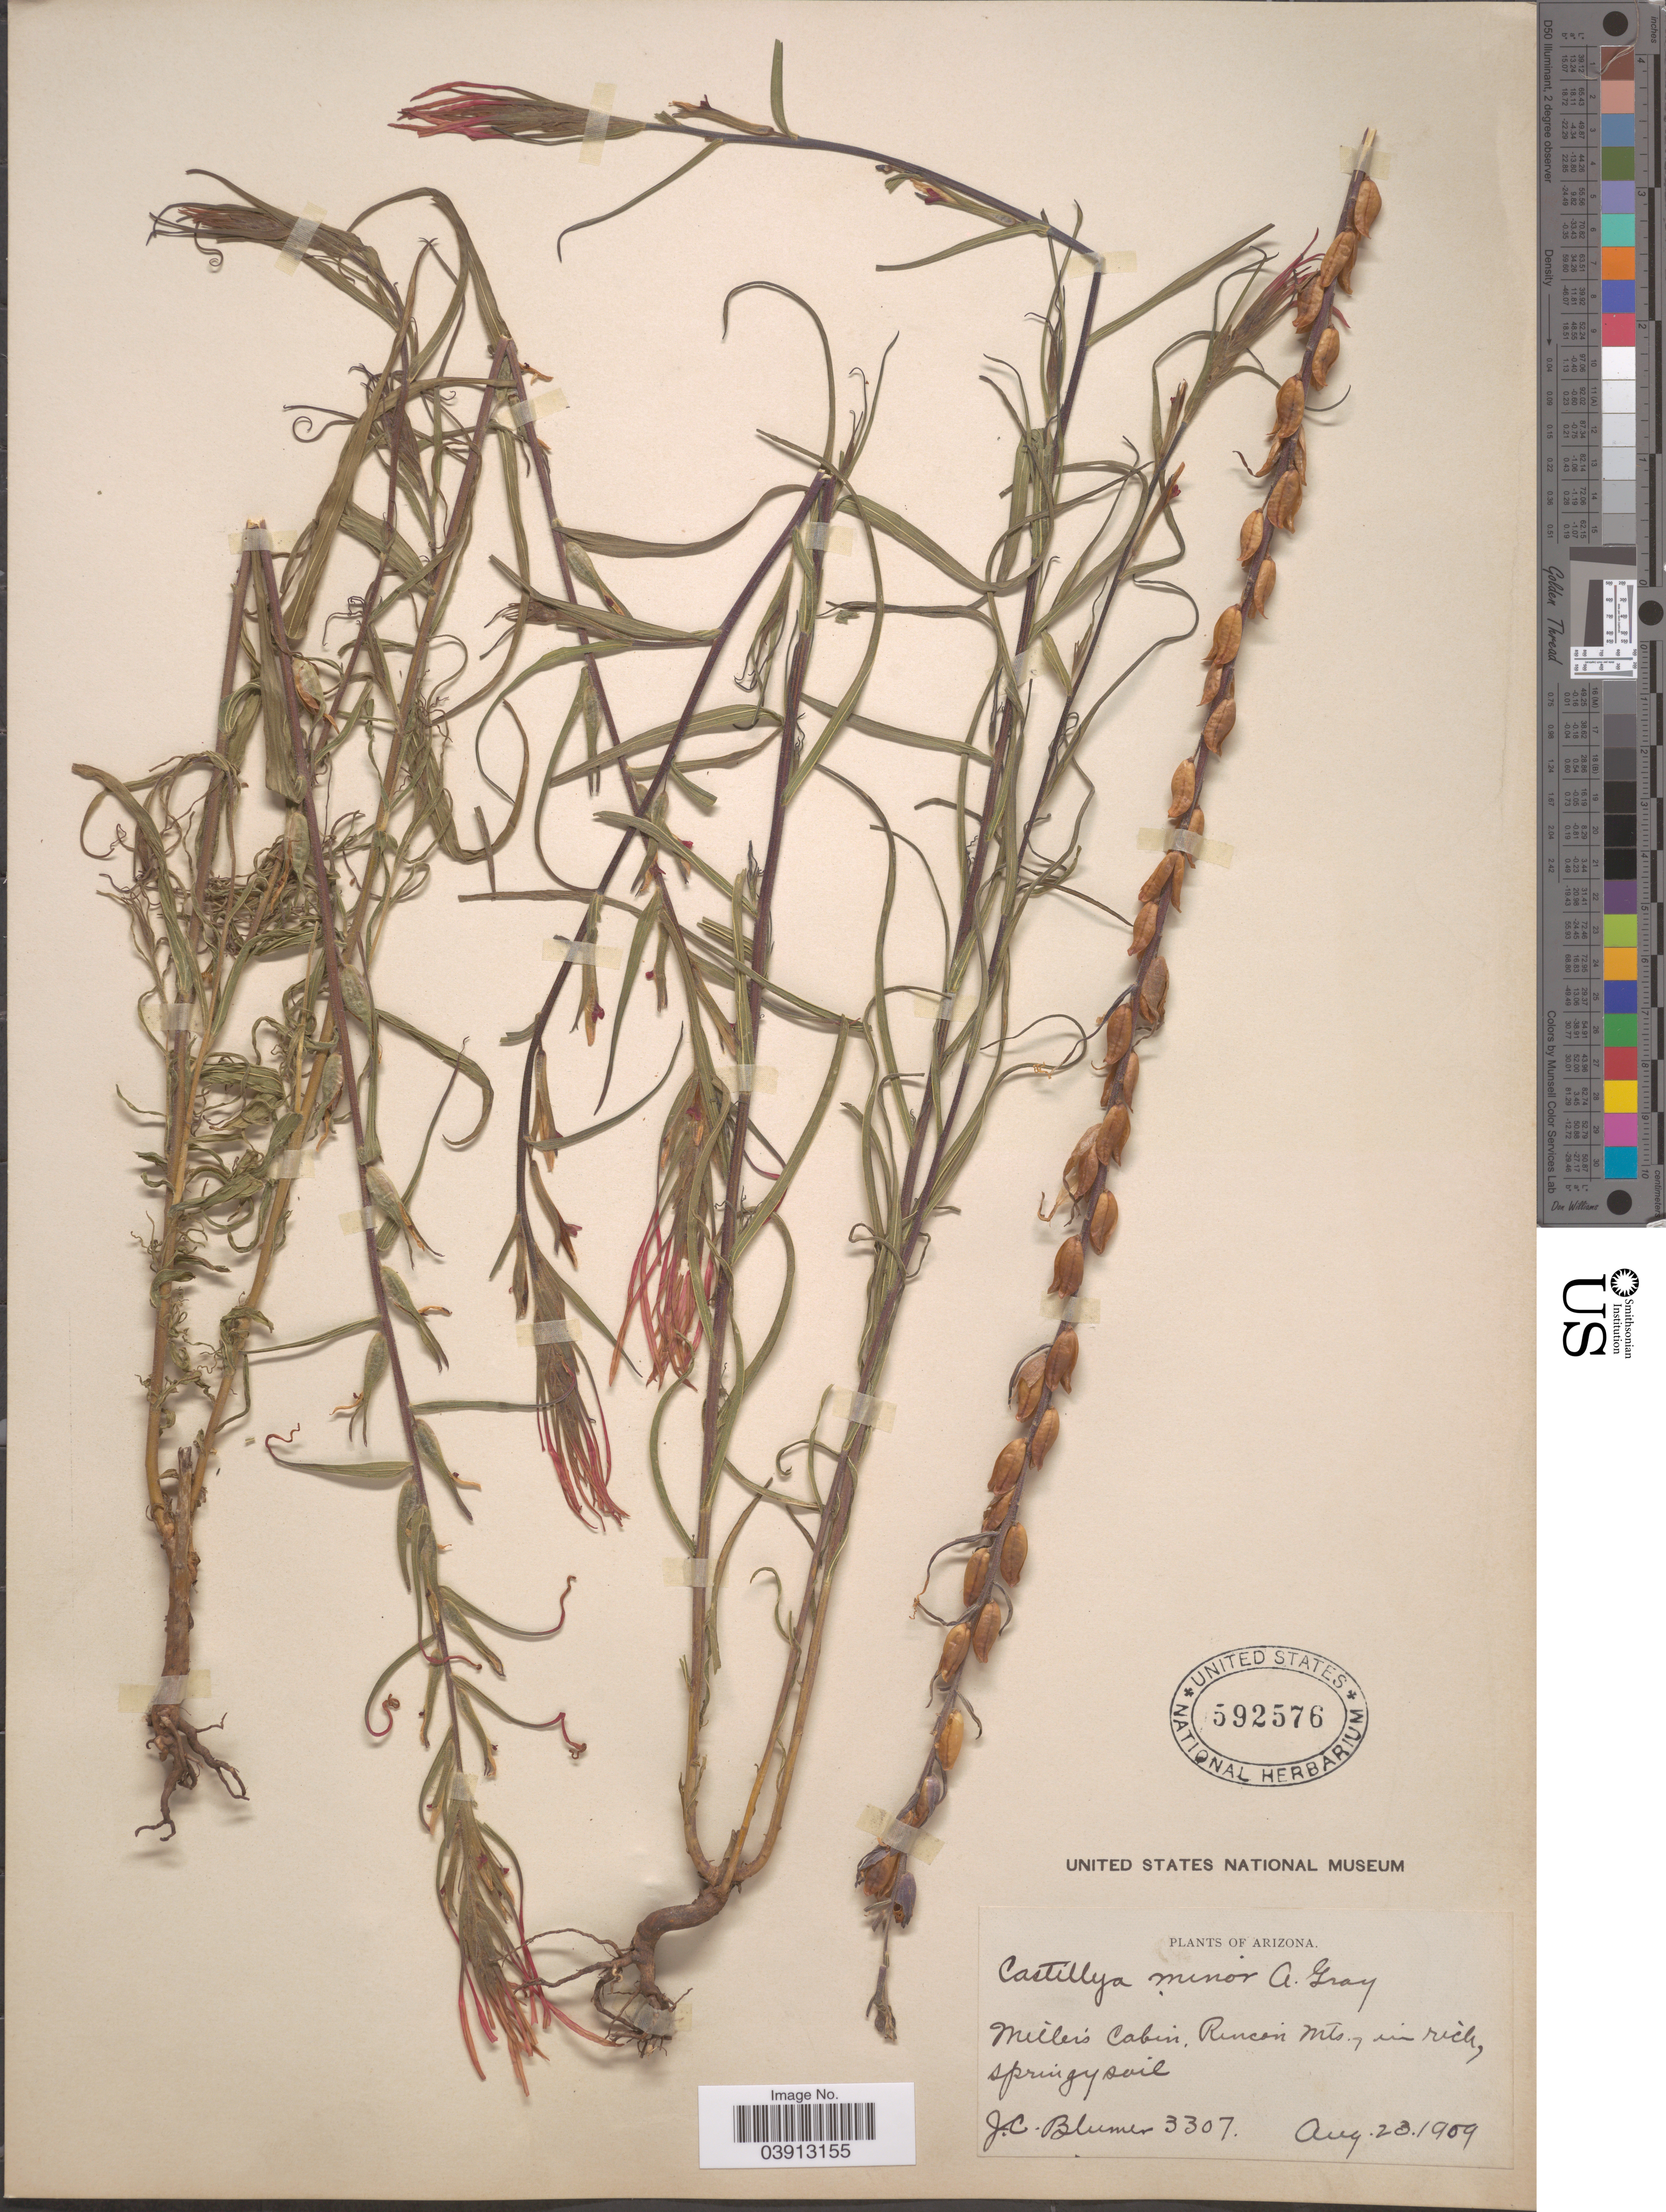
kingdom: Plantae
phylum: Tracheophyta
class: Magnoliopsida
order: Lamiales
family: Orobanchaceae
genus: Castilleja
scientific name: Castilleja minor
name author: A. Gray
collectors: J. C. Blumer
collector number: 3307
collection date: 1909-08-20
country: United States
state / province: Arizona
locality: Millers Cabin. Rincon Mts., in rich, springy soil.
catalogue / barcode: US 592576